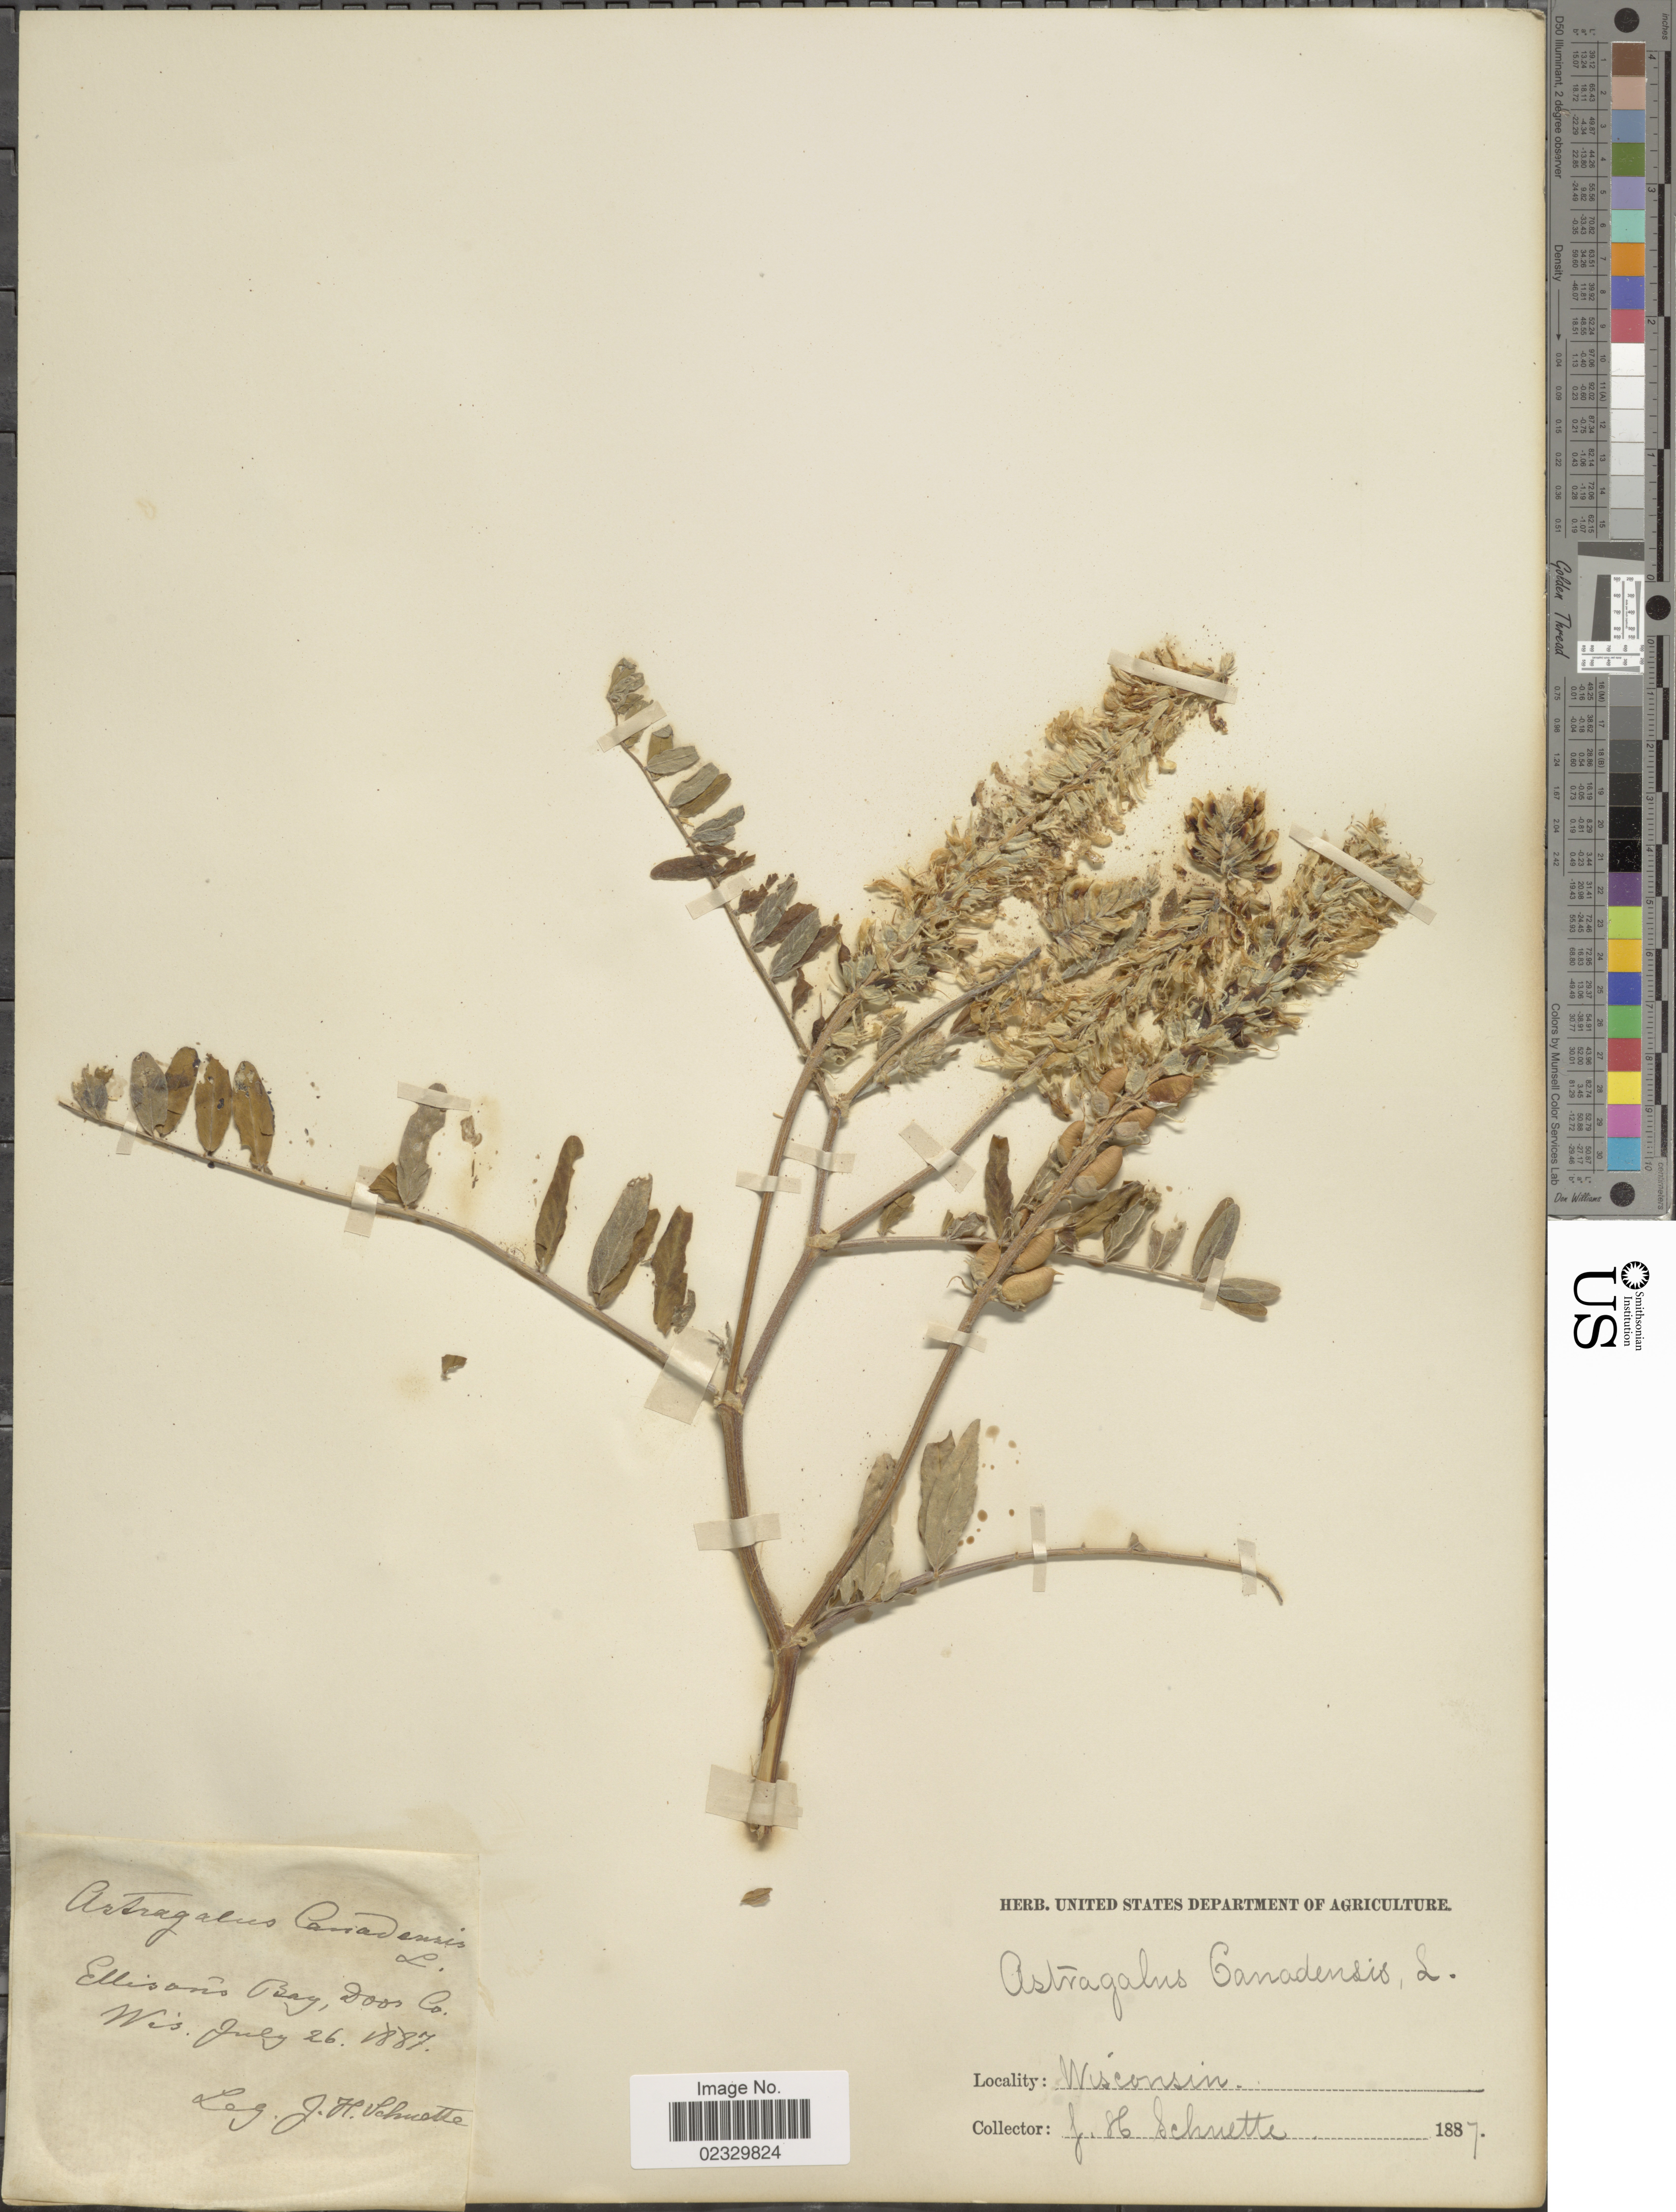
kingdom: Plantae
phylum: Tracheophyta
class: Magnoliopsida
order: Fabales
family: Fabaceae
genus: Astragalus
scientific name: Astragalus canadensis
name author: L.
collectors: J. H. Schuette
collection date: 1887-07-26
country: United States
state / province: Wisconsin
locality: Ellisons Bay, Doos Co. Wis.